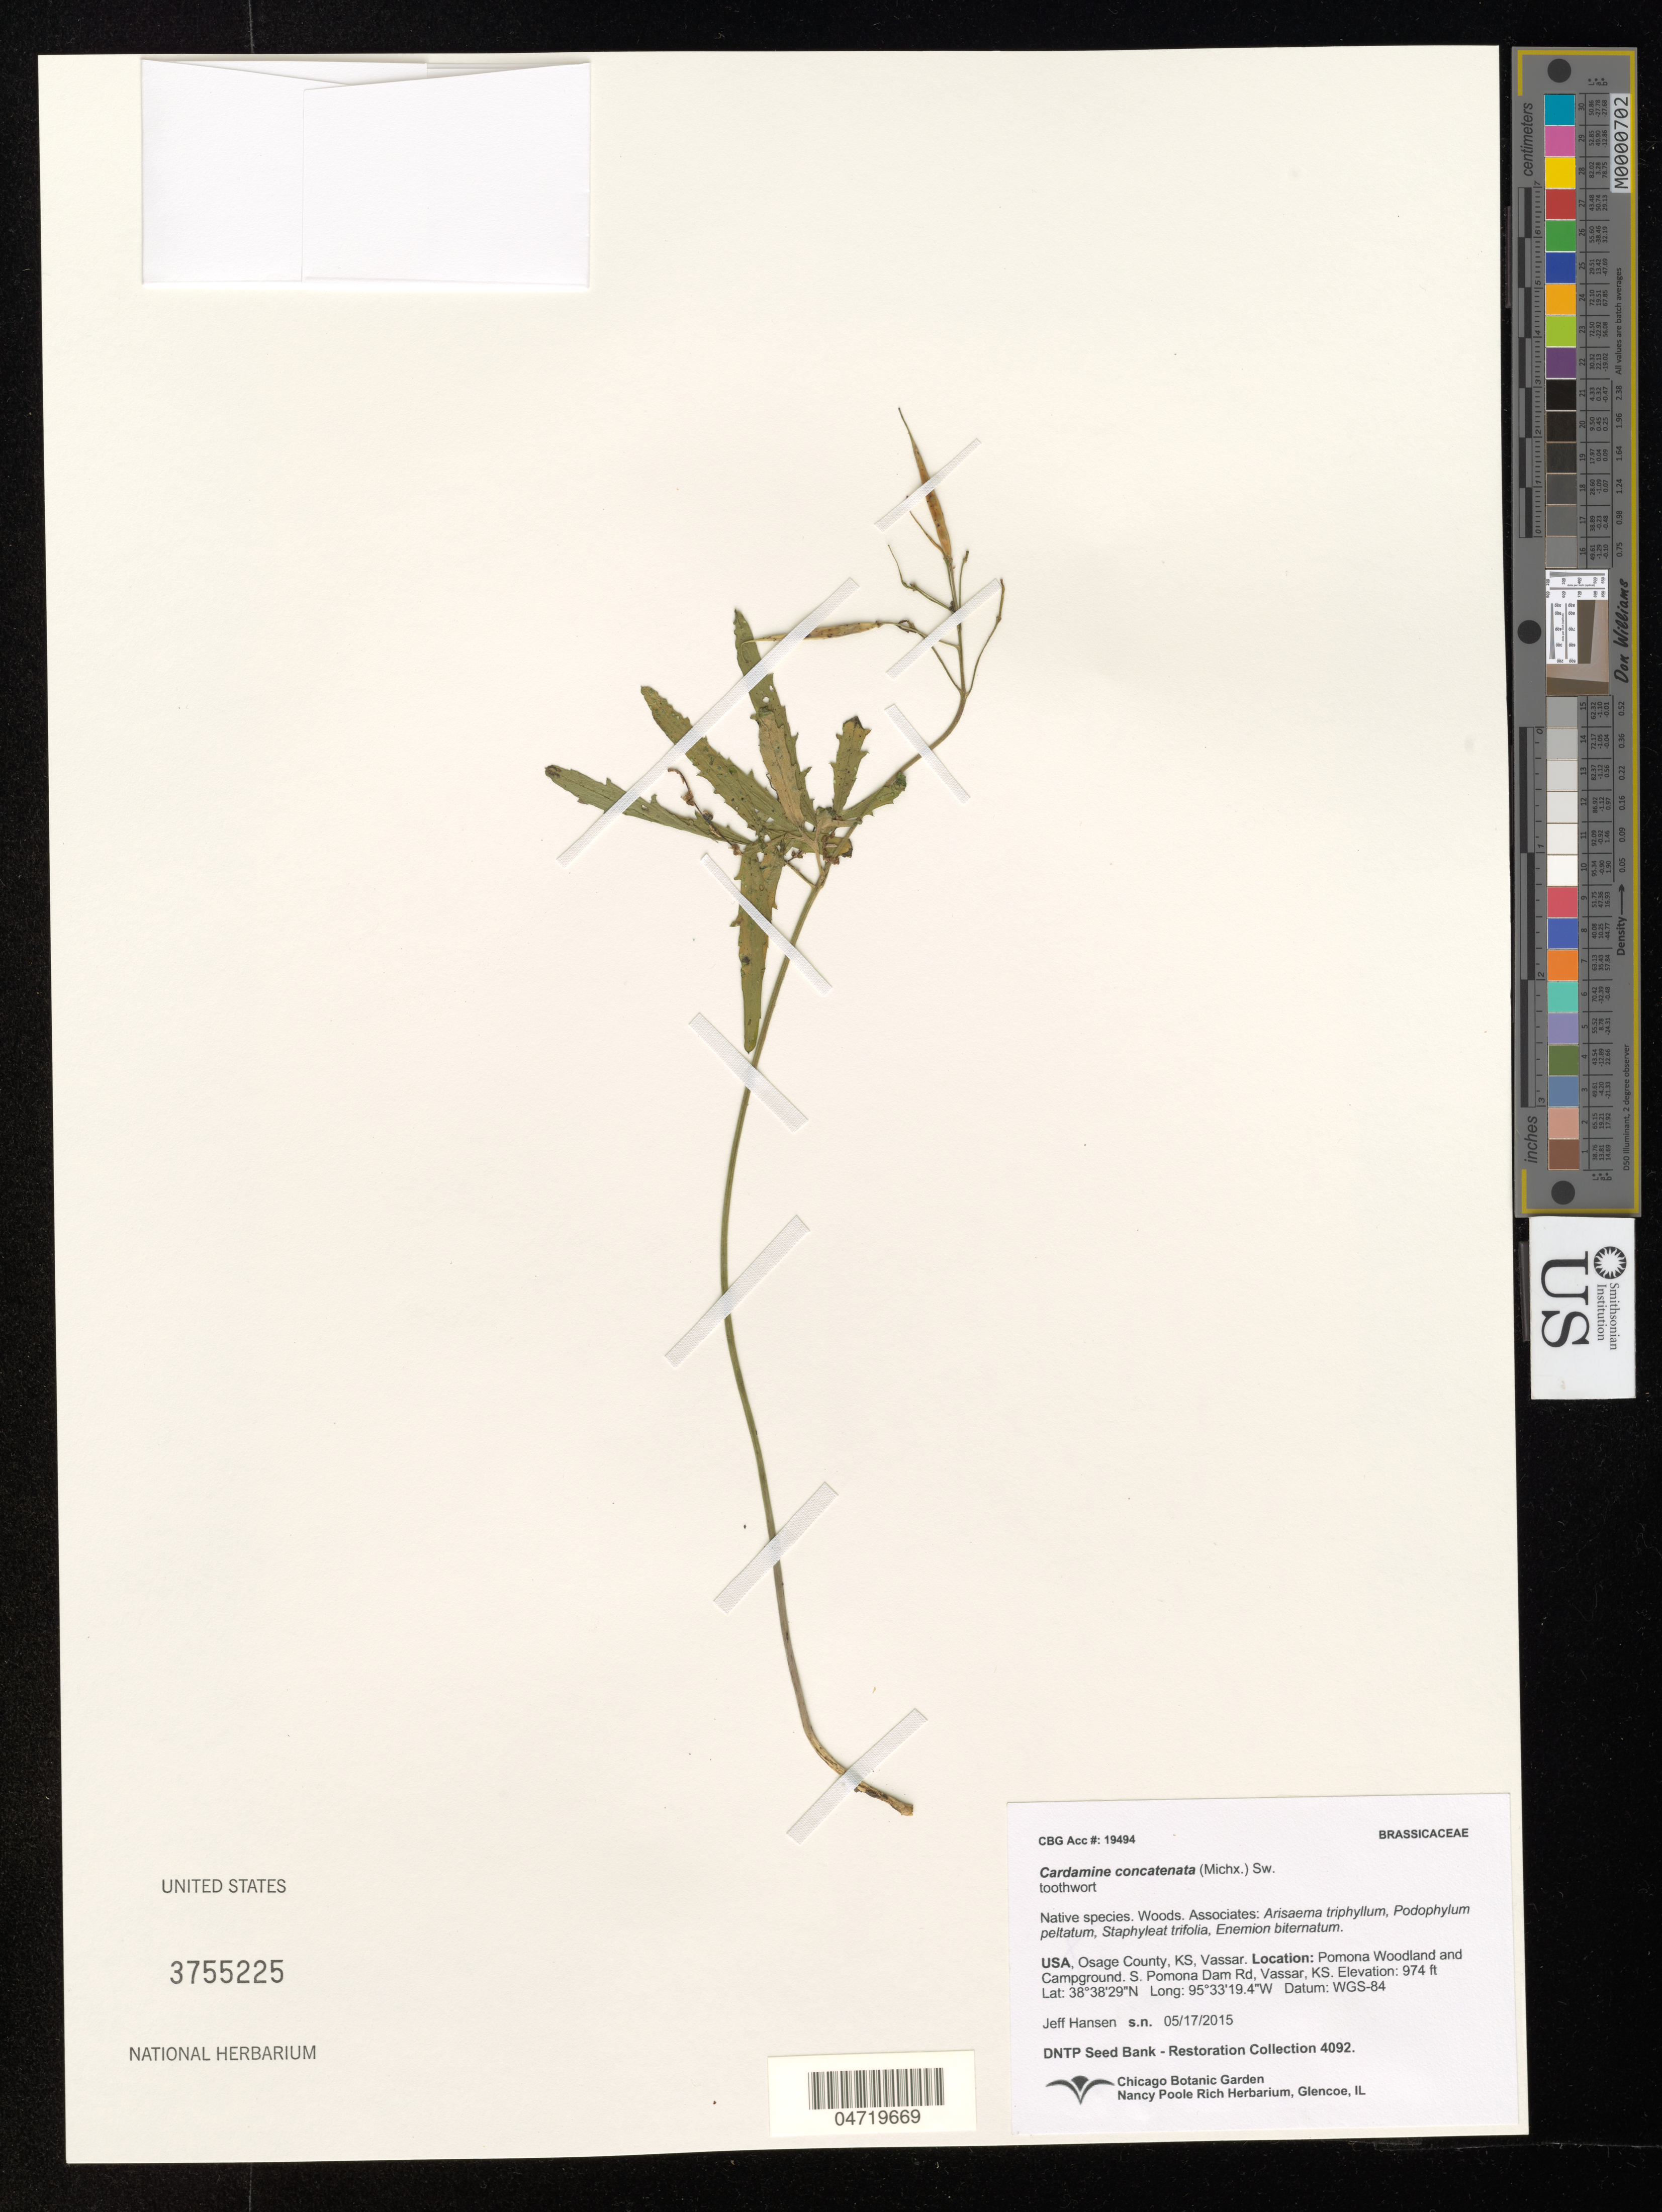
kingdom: Plantae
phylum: Tracheophyta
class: Magnoliopsida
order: Brassicales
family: Brassicaceae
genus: Cardamine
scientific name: Cardamine concatenata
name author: (Michx.) Sw.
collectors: J. Hansen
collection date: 2015-05-17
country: United States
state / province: Kansas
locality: Osage County, KS, Vassar. Pomona Woodland and Campground. S. Pomona Dam Rd, Vassar, KS.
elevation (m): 297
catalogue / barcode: US 3755225